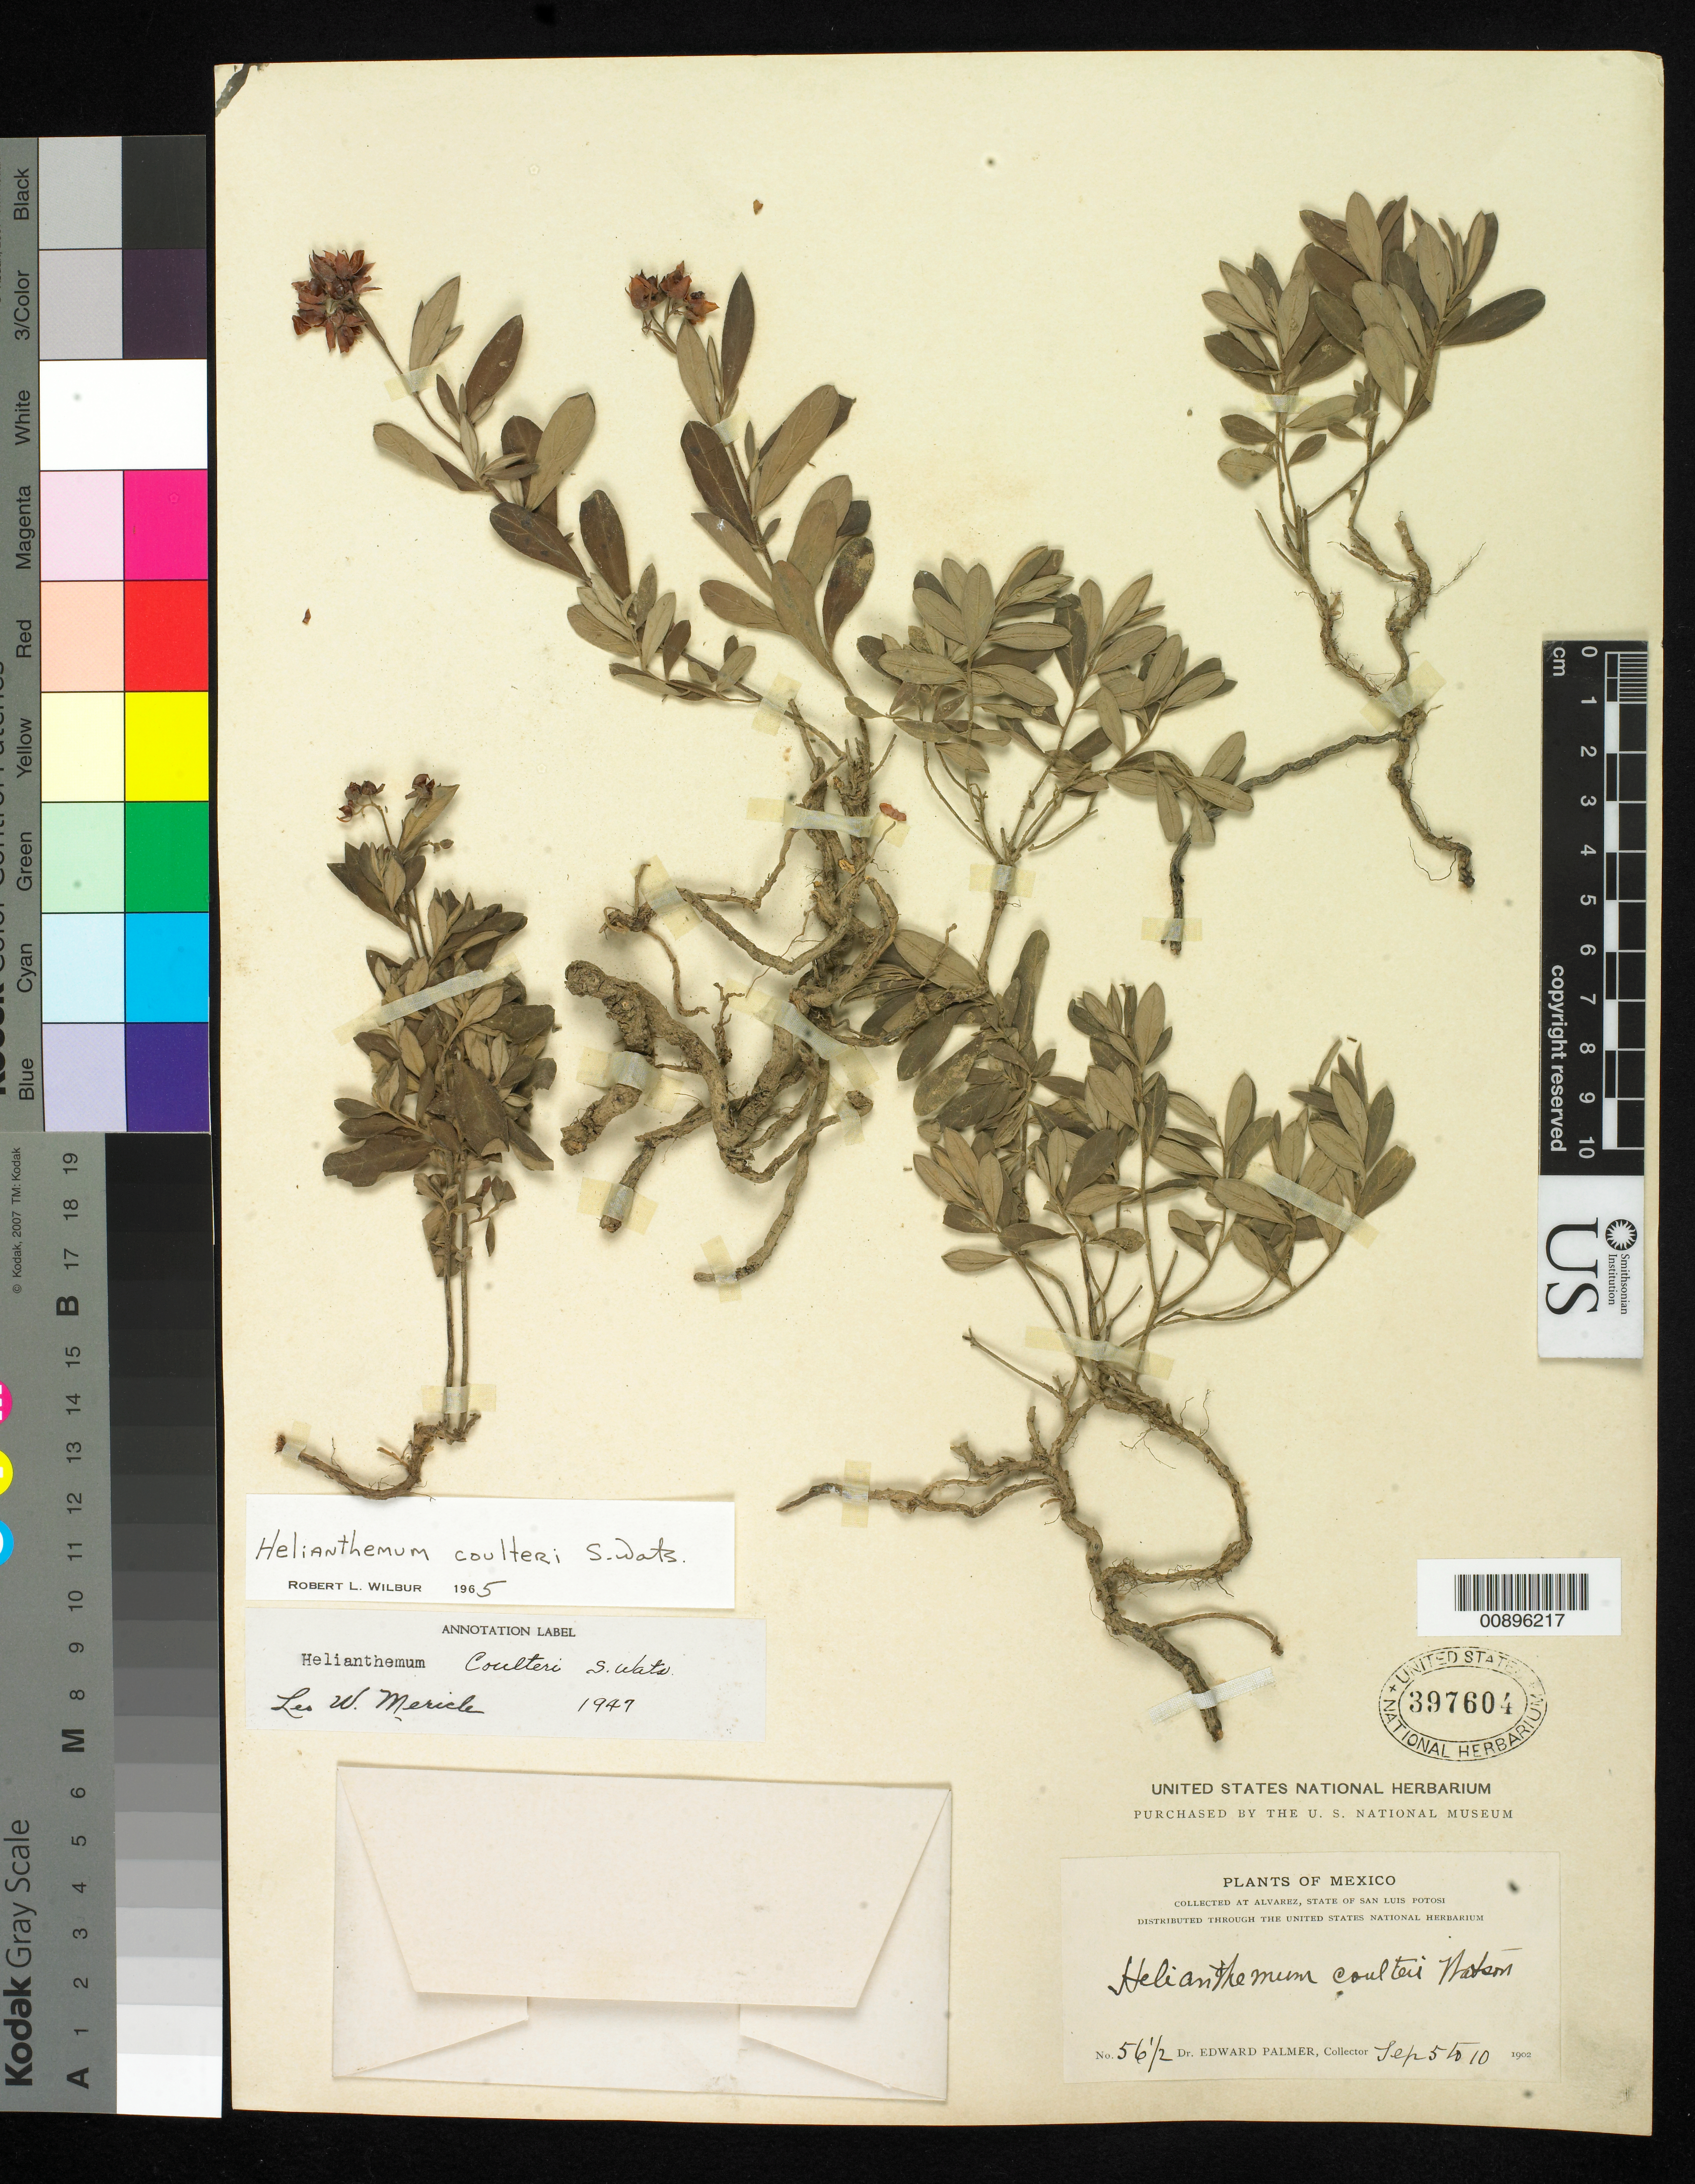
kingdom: Plantae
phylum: Tracheophyta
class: Magnoliopsida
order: Malvales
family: Cistaceae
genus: Helianthemum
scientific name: Helianthemum coulteri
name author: S. Watson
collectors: E. Palmer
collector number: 56½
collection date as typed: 05 Sep 1902 to 10 Sep 1902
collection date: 1902-09-05/1902-09-10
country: Mexico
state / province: San Luis Potosí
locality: Alvarez, San Luis Potosí.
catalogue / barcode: US 397604